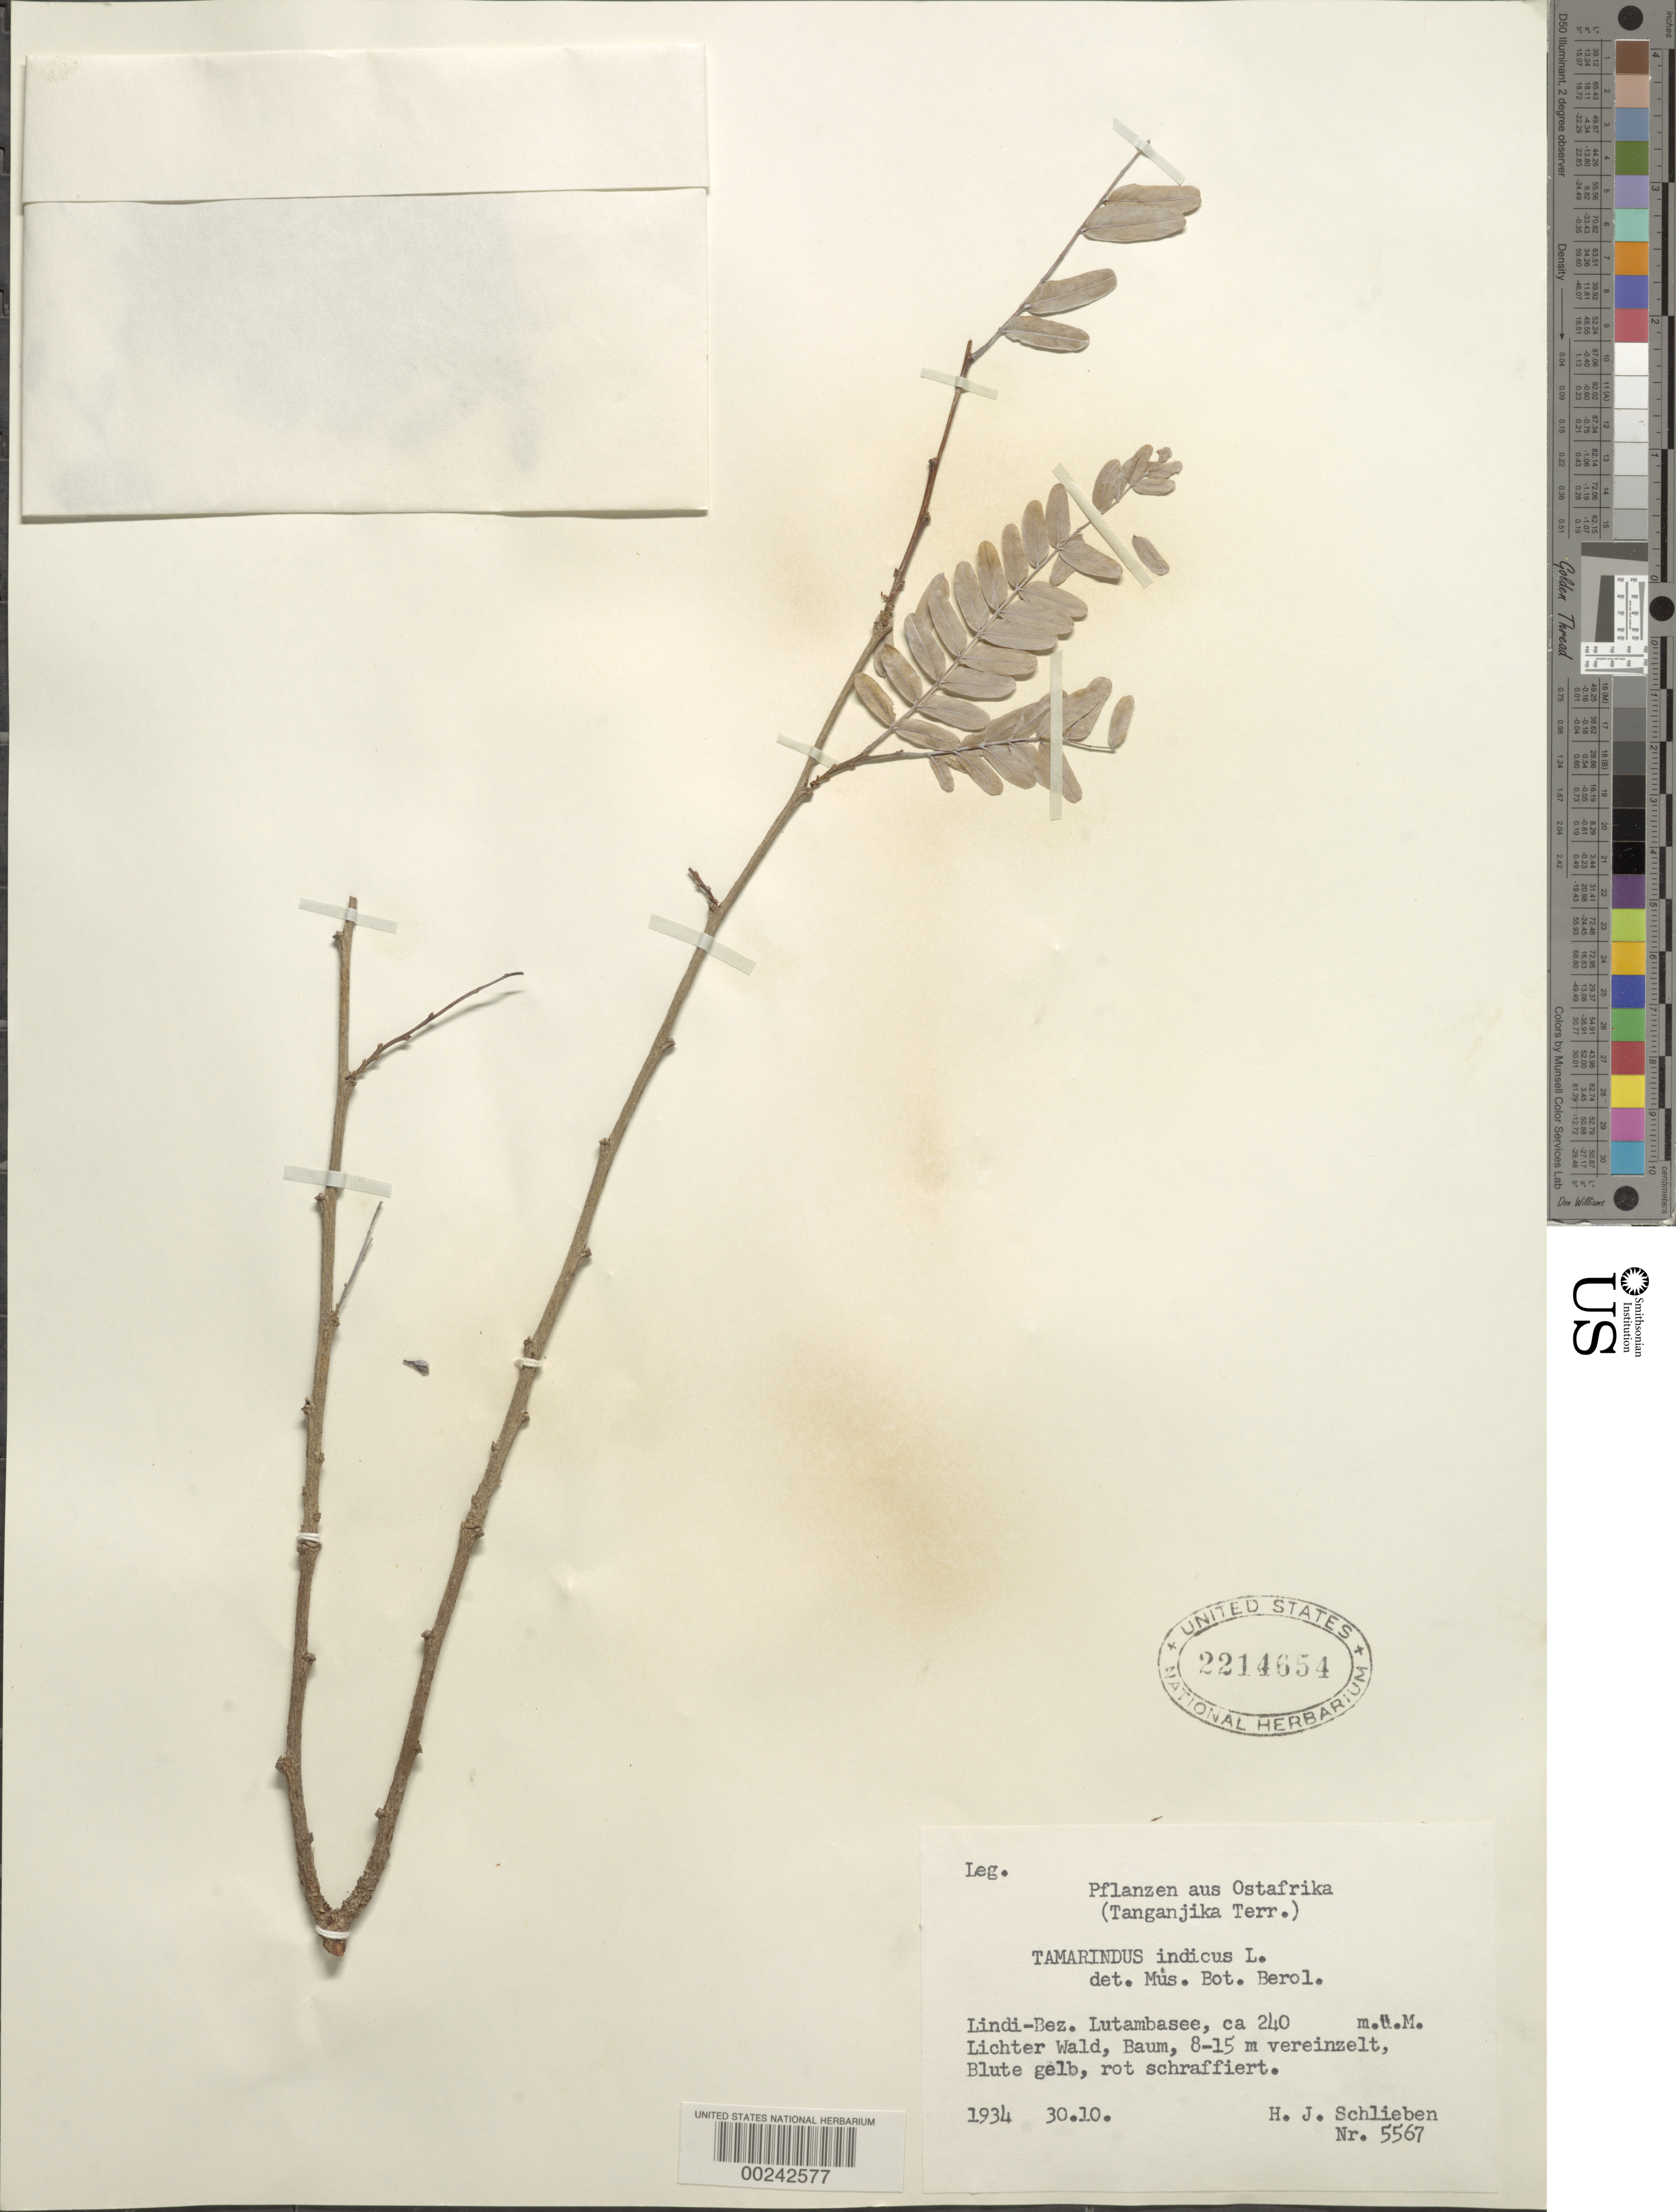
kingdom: Plantae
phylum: Tracheophyta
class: Magnoliopsida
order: Fabales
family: Fabaceae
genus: Tamarindus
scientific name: Tamarindus indica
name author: L.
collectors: H. J. Schlieben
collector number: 5567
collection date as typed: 30 Oct 1934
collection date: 1934-10-30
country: Tanzania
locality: Lindi-bez; lutambasee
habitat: Thin woods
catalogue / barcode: US 2214654